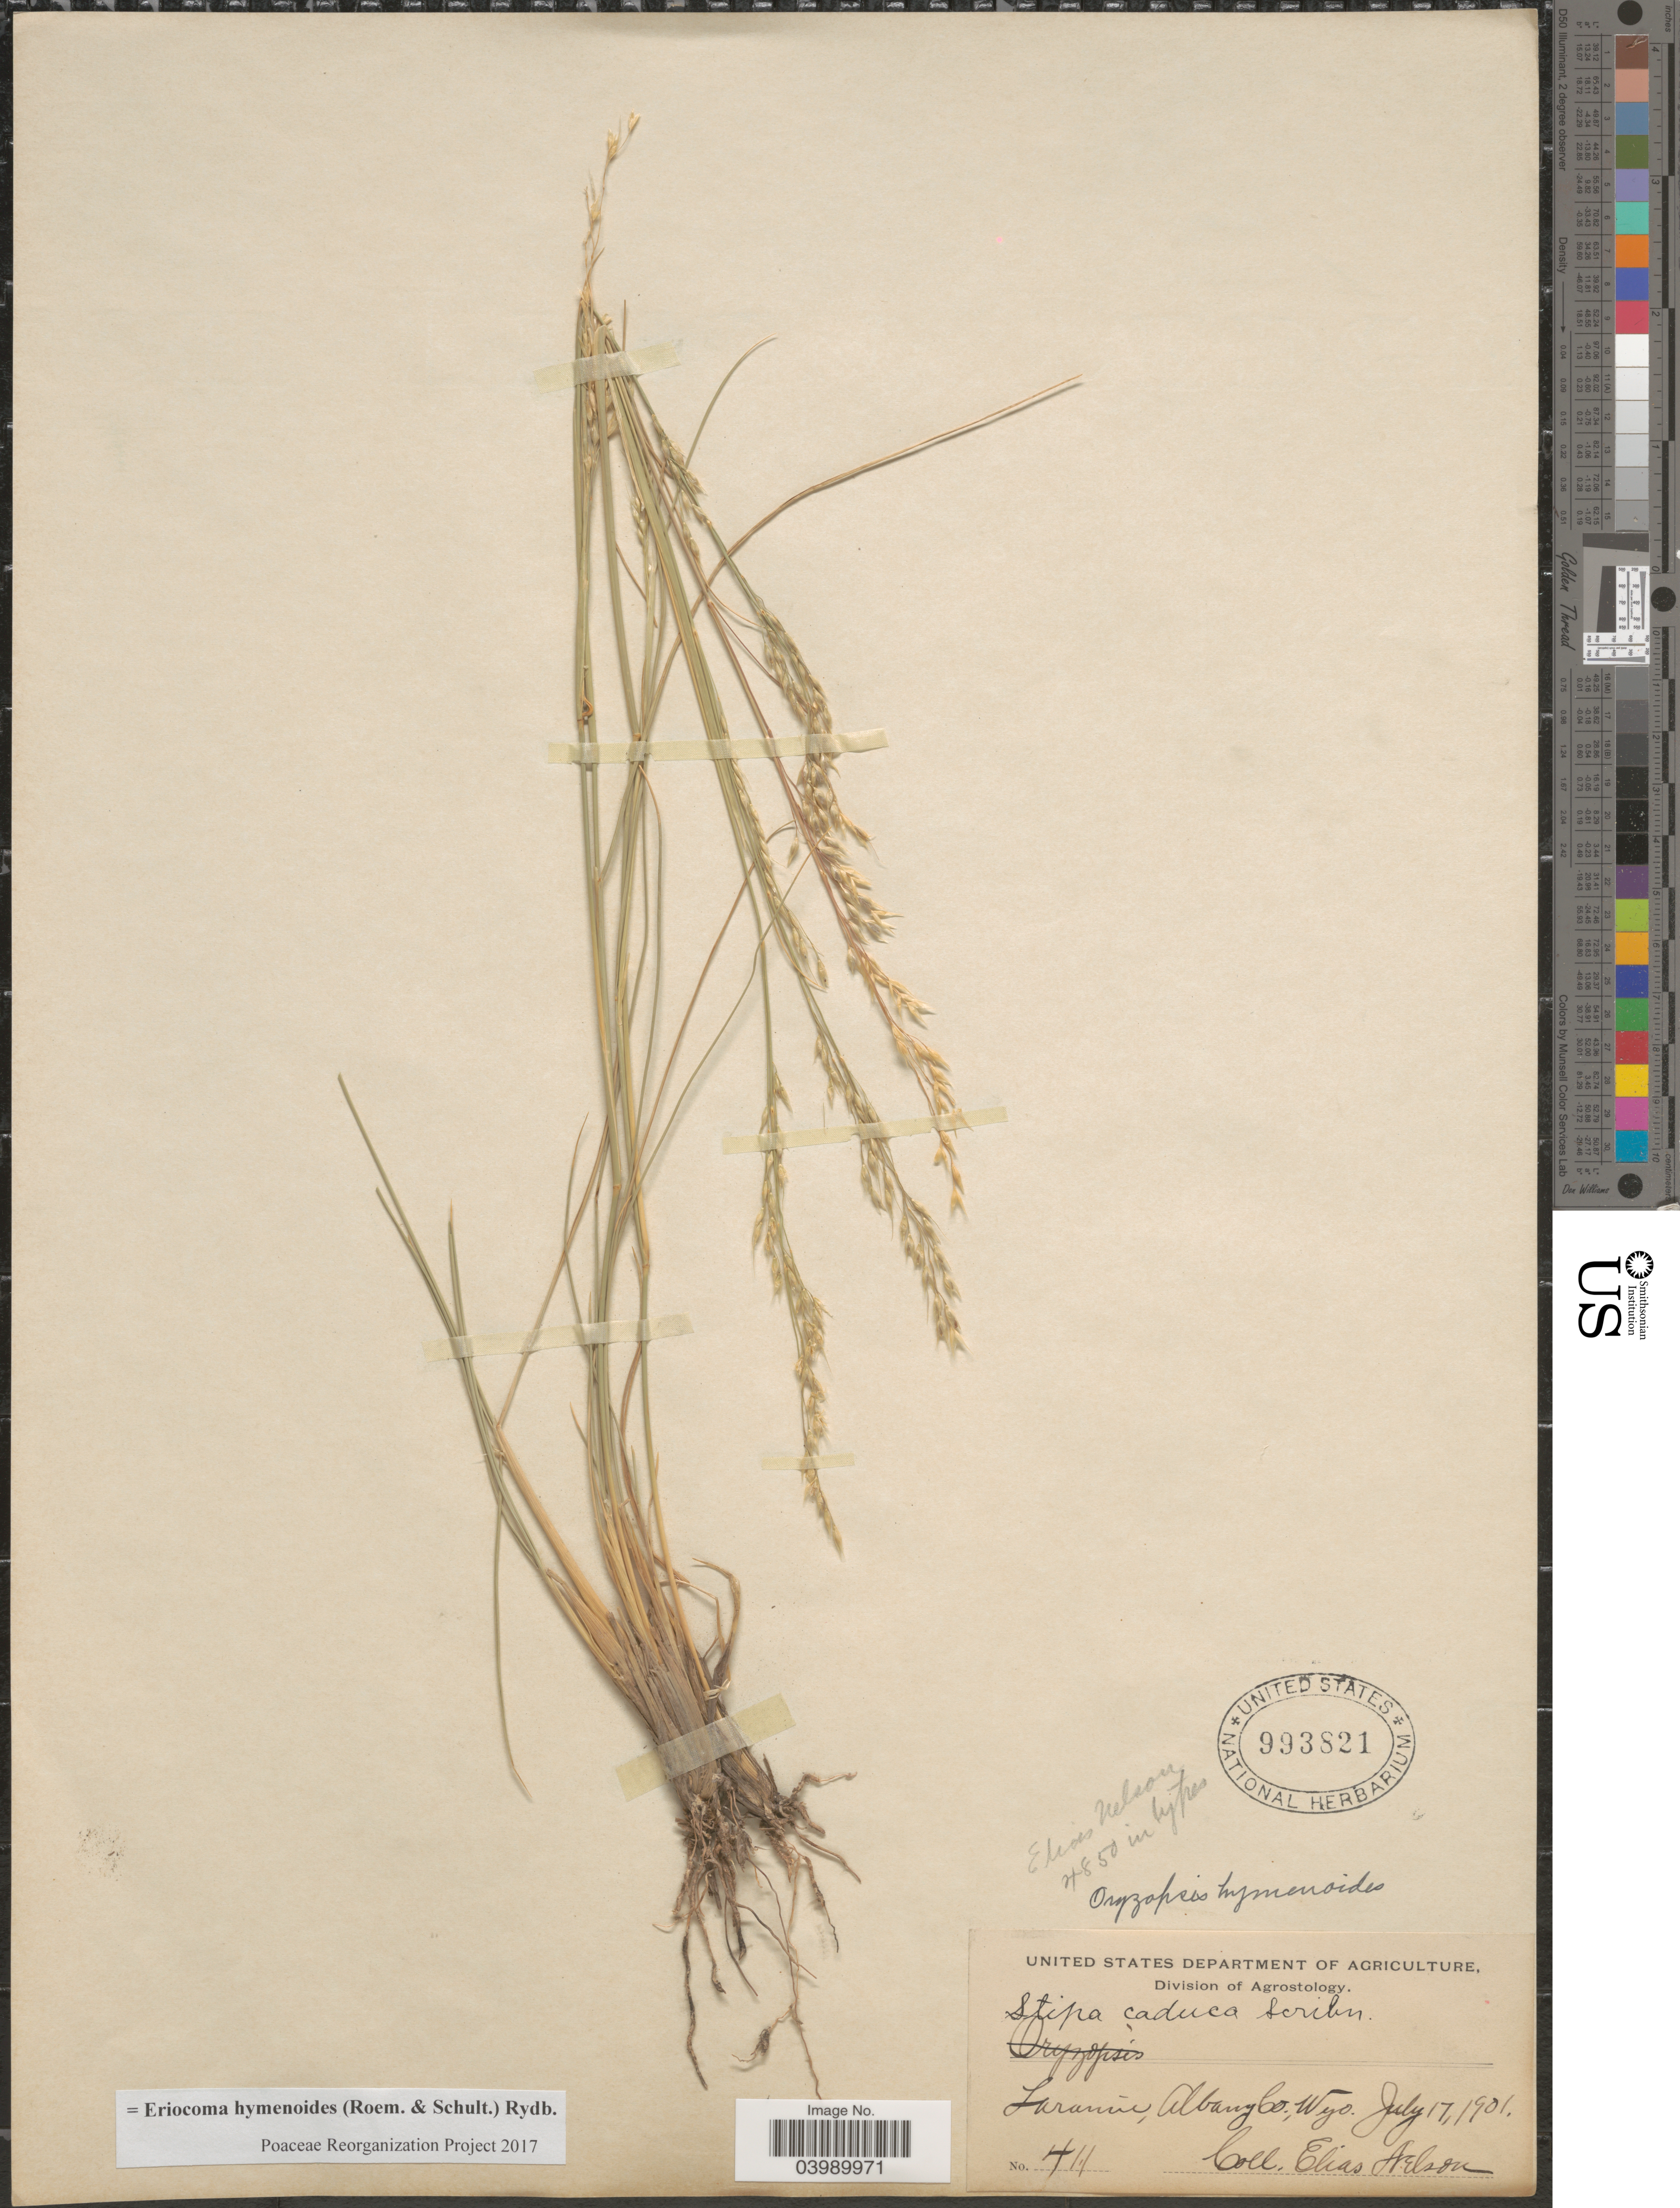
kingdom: Plantae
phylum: Tracheophyta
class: Liliopsida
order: Poales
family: Poaceae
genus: Eriocoma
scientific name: Eriocoma hymenoides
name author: (Roem. & Schult.) Rydb.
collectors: E. Nelson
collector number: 411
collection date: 1901-07-17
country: United States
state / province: Wyoming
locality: Laramie, Albany Co.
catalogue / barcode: US 993821